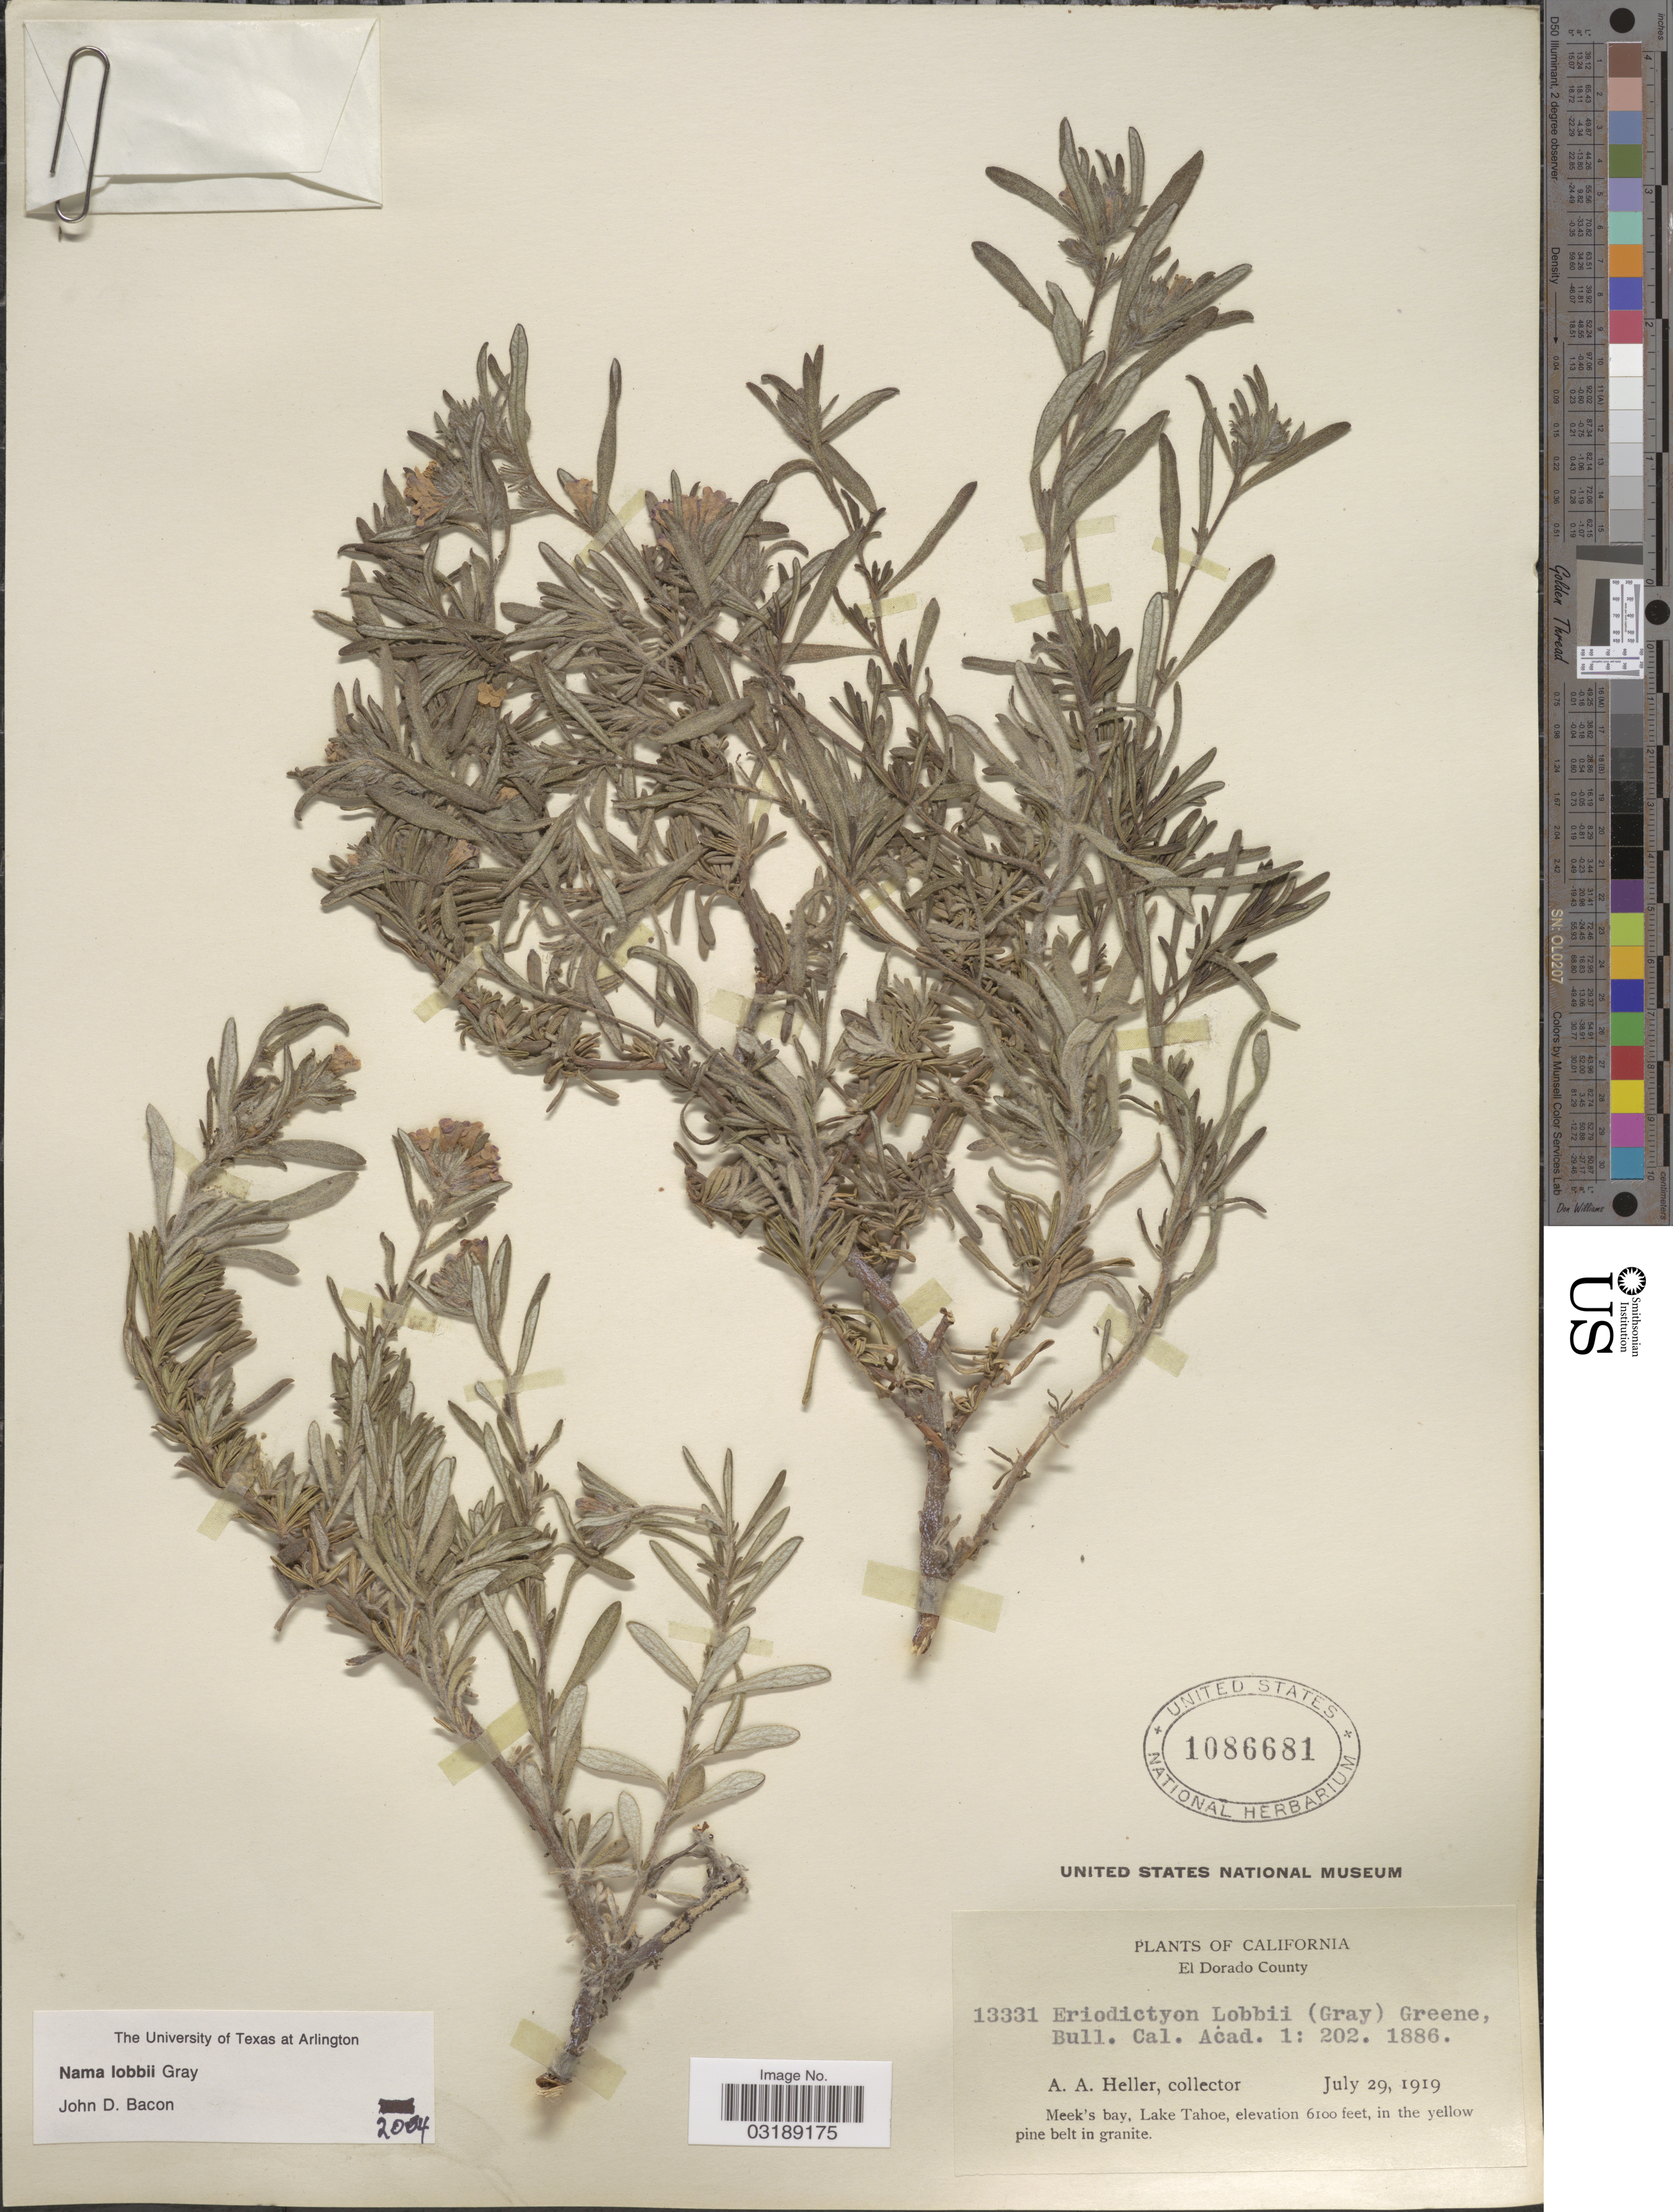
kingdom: Plantae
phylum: Tracheophyta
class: Magnoliopsida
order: Boraginales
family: Namaceae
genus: Nama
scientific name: Nama lobbii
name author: A. Gray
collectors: A. A. Heller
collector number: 13331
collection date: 1919-07-29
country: United States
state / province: California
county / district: El Dorado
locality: El Dorado County, Meek's bay, Lake Tahoe.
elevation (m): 1859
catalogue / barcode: US 1086681